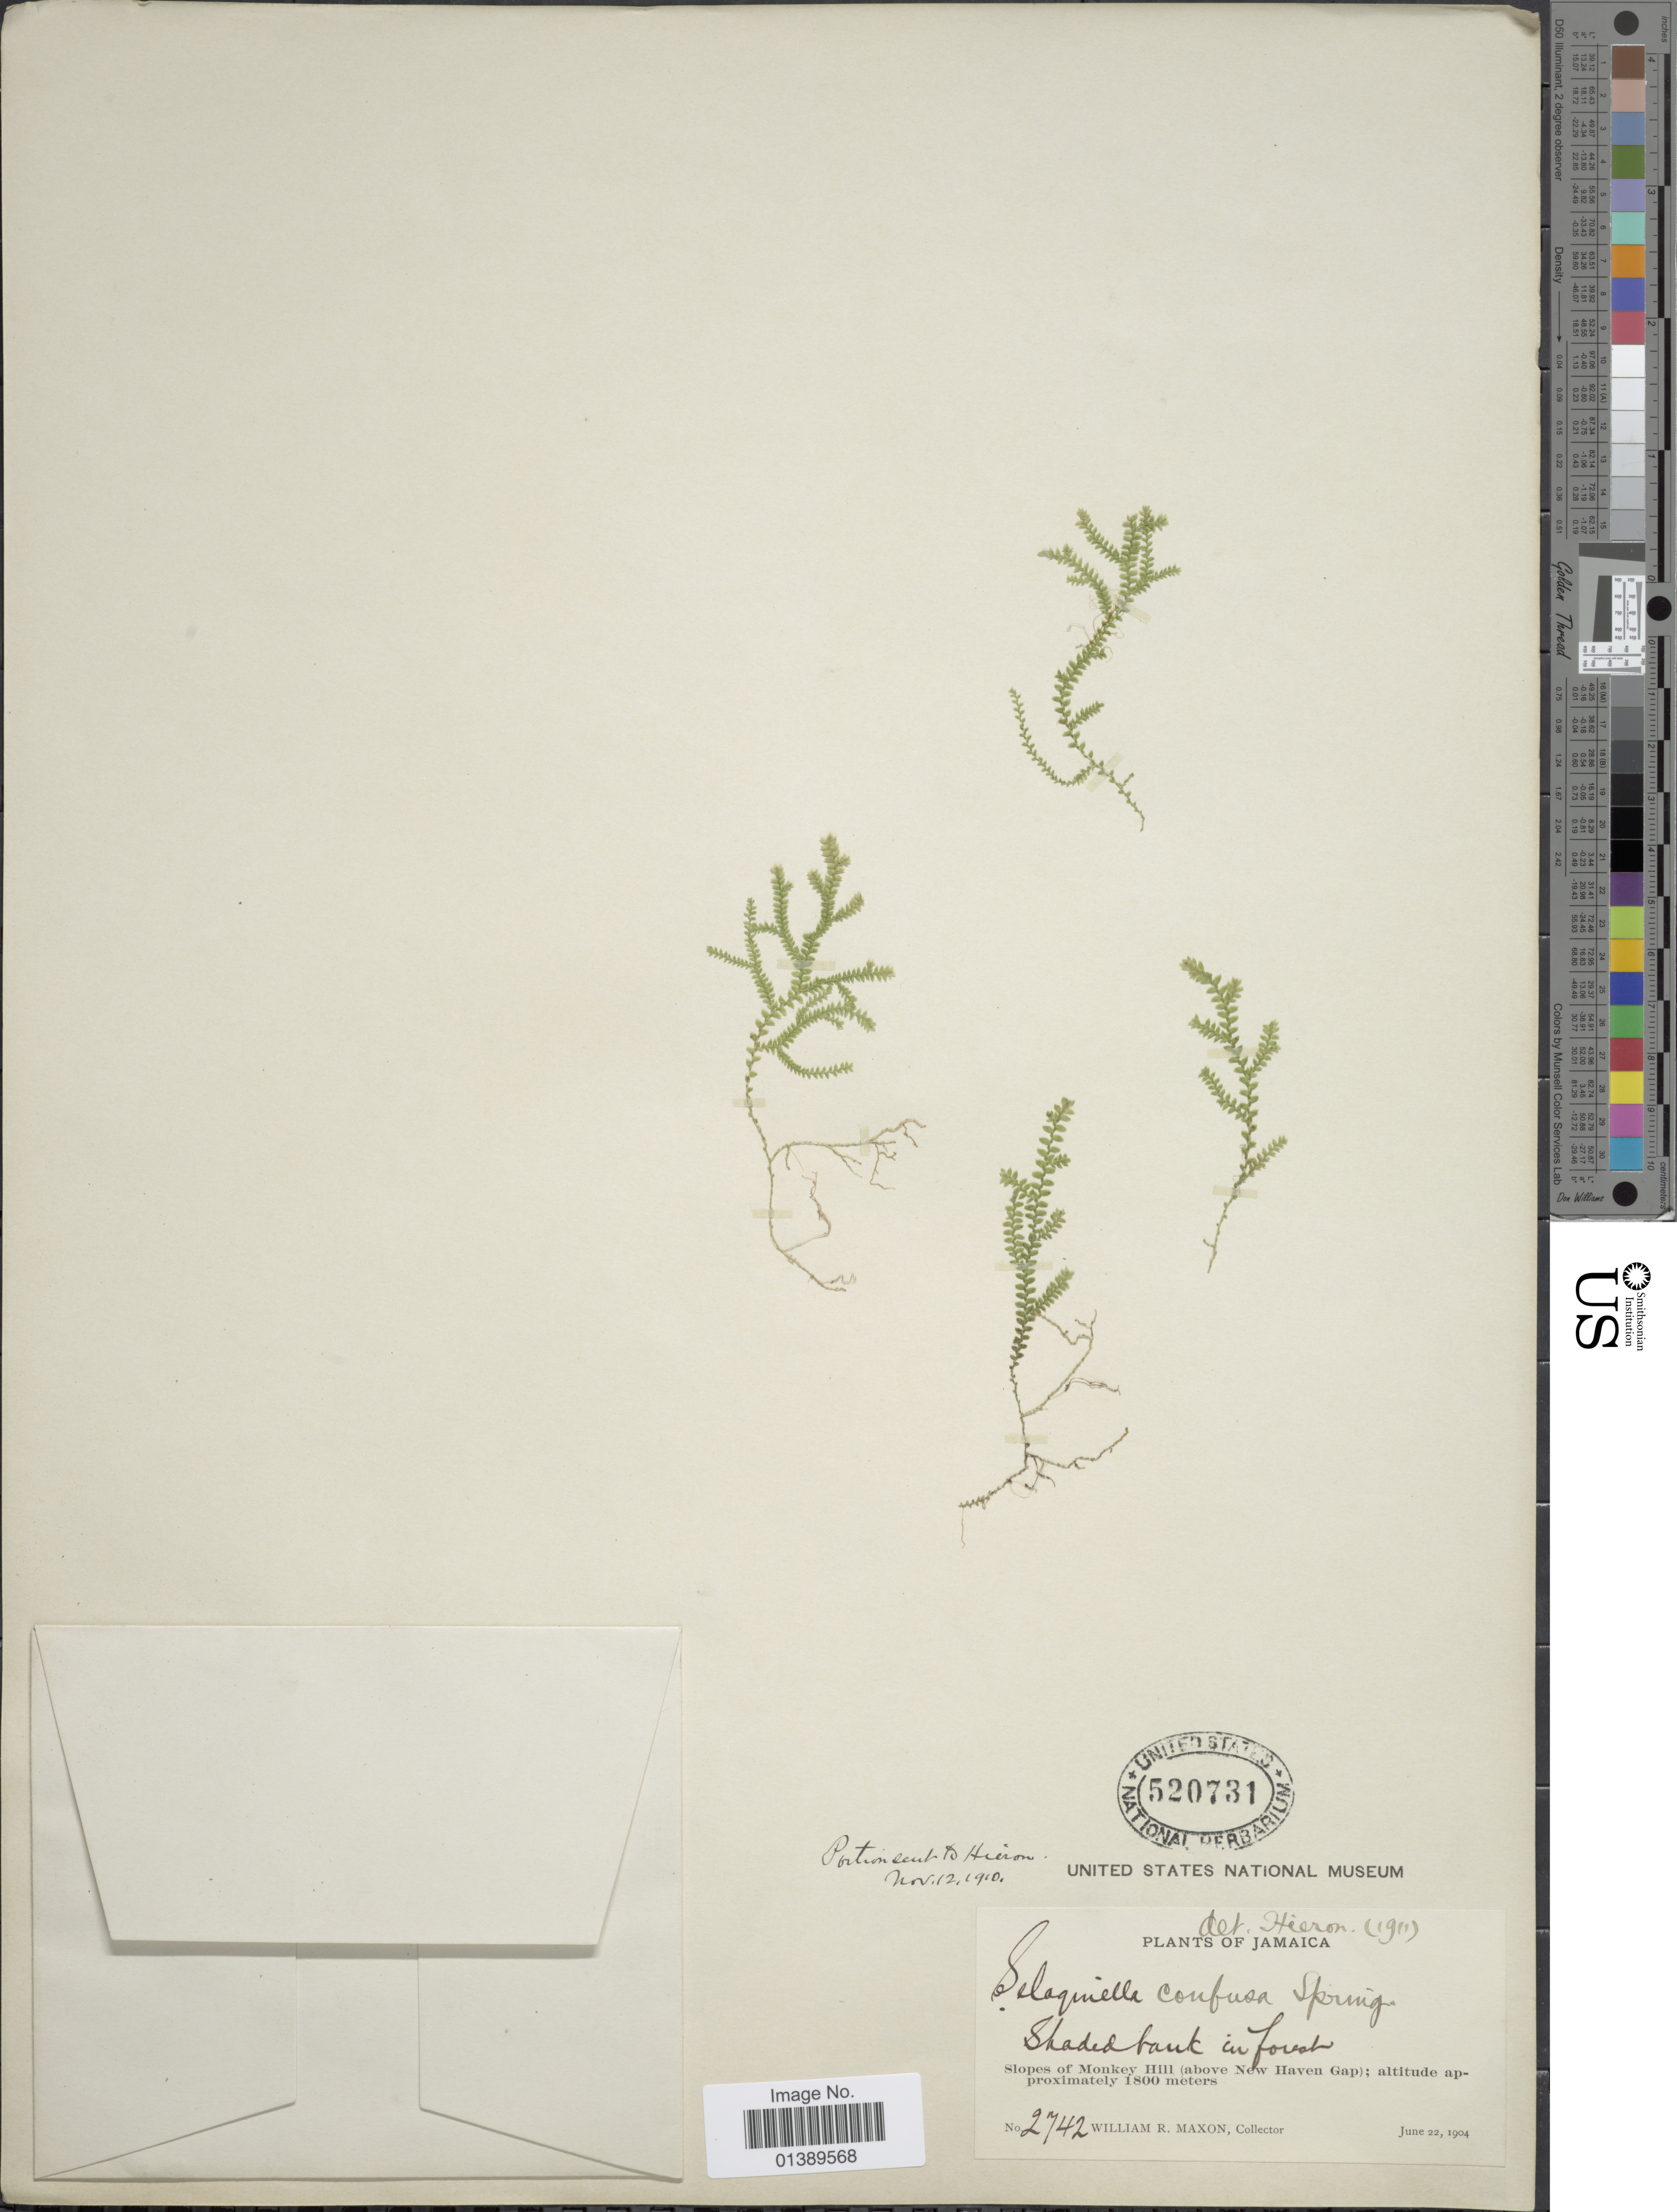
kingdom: Plantae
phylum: Tracheophyta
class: Lycopodiopsida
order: Selaginellales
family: Selaginellaceae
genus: Selaginella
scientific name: Selaginella confusa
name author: Spring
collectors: W. R. Maxon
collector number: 2742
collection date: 1904-06-22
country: Jamaica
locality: Slopes of Monkey Hill (above New Haven Gap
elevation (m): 1800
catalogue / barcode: US 520731